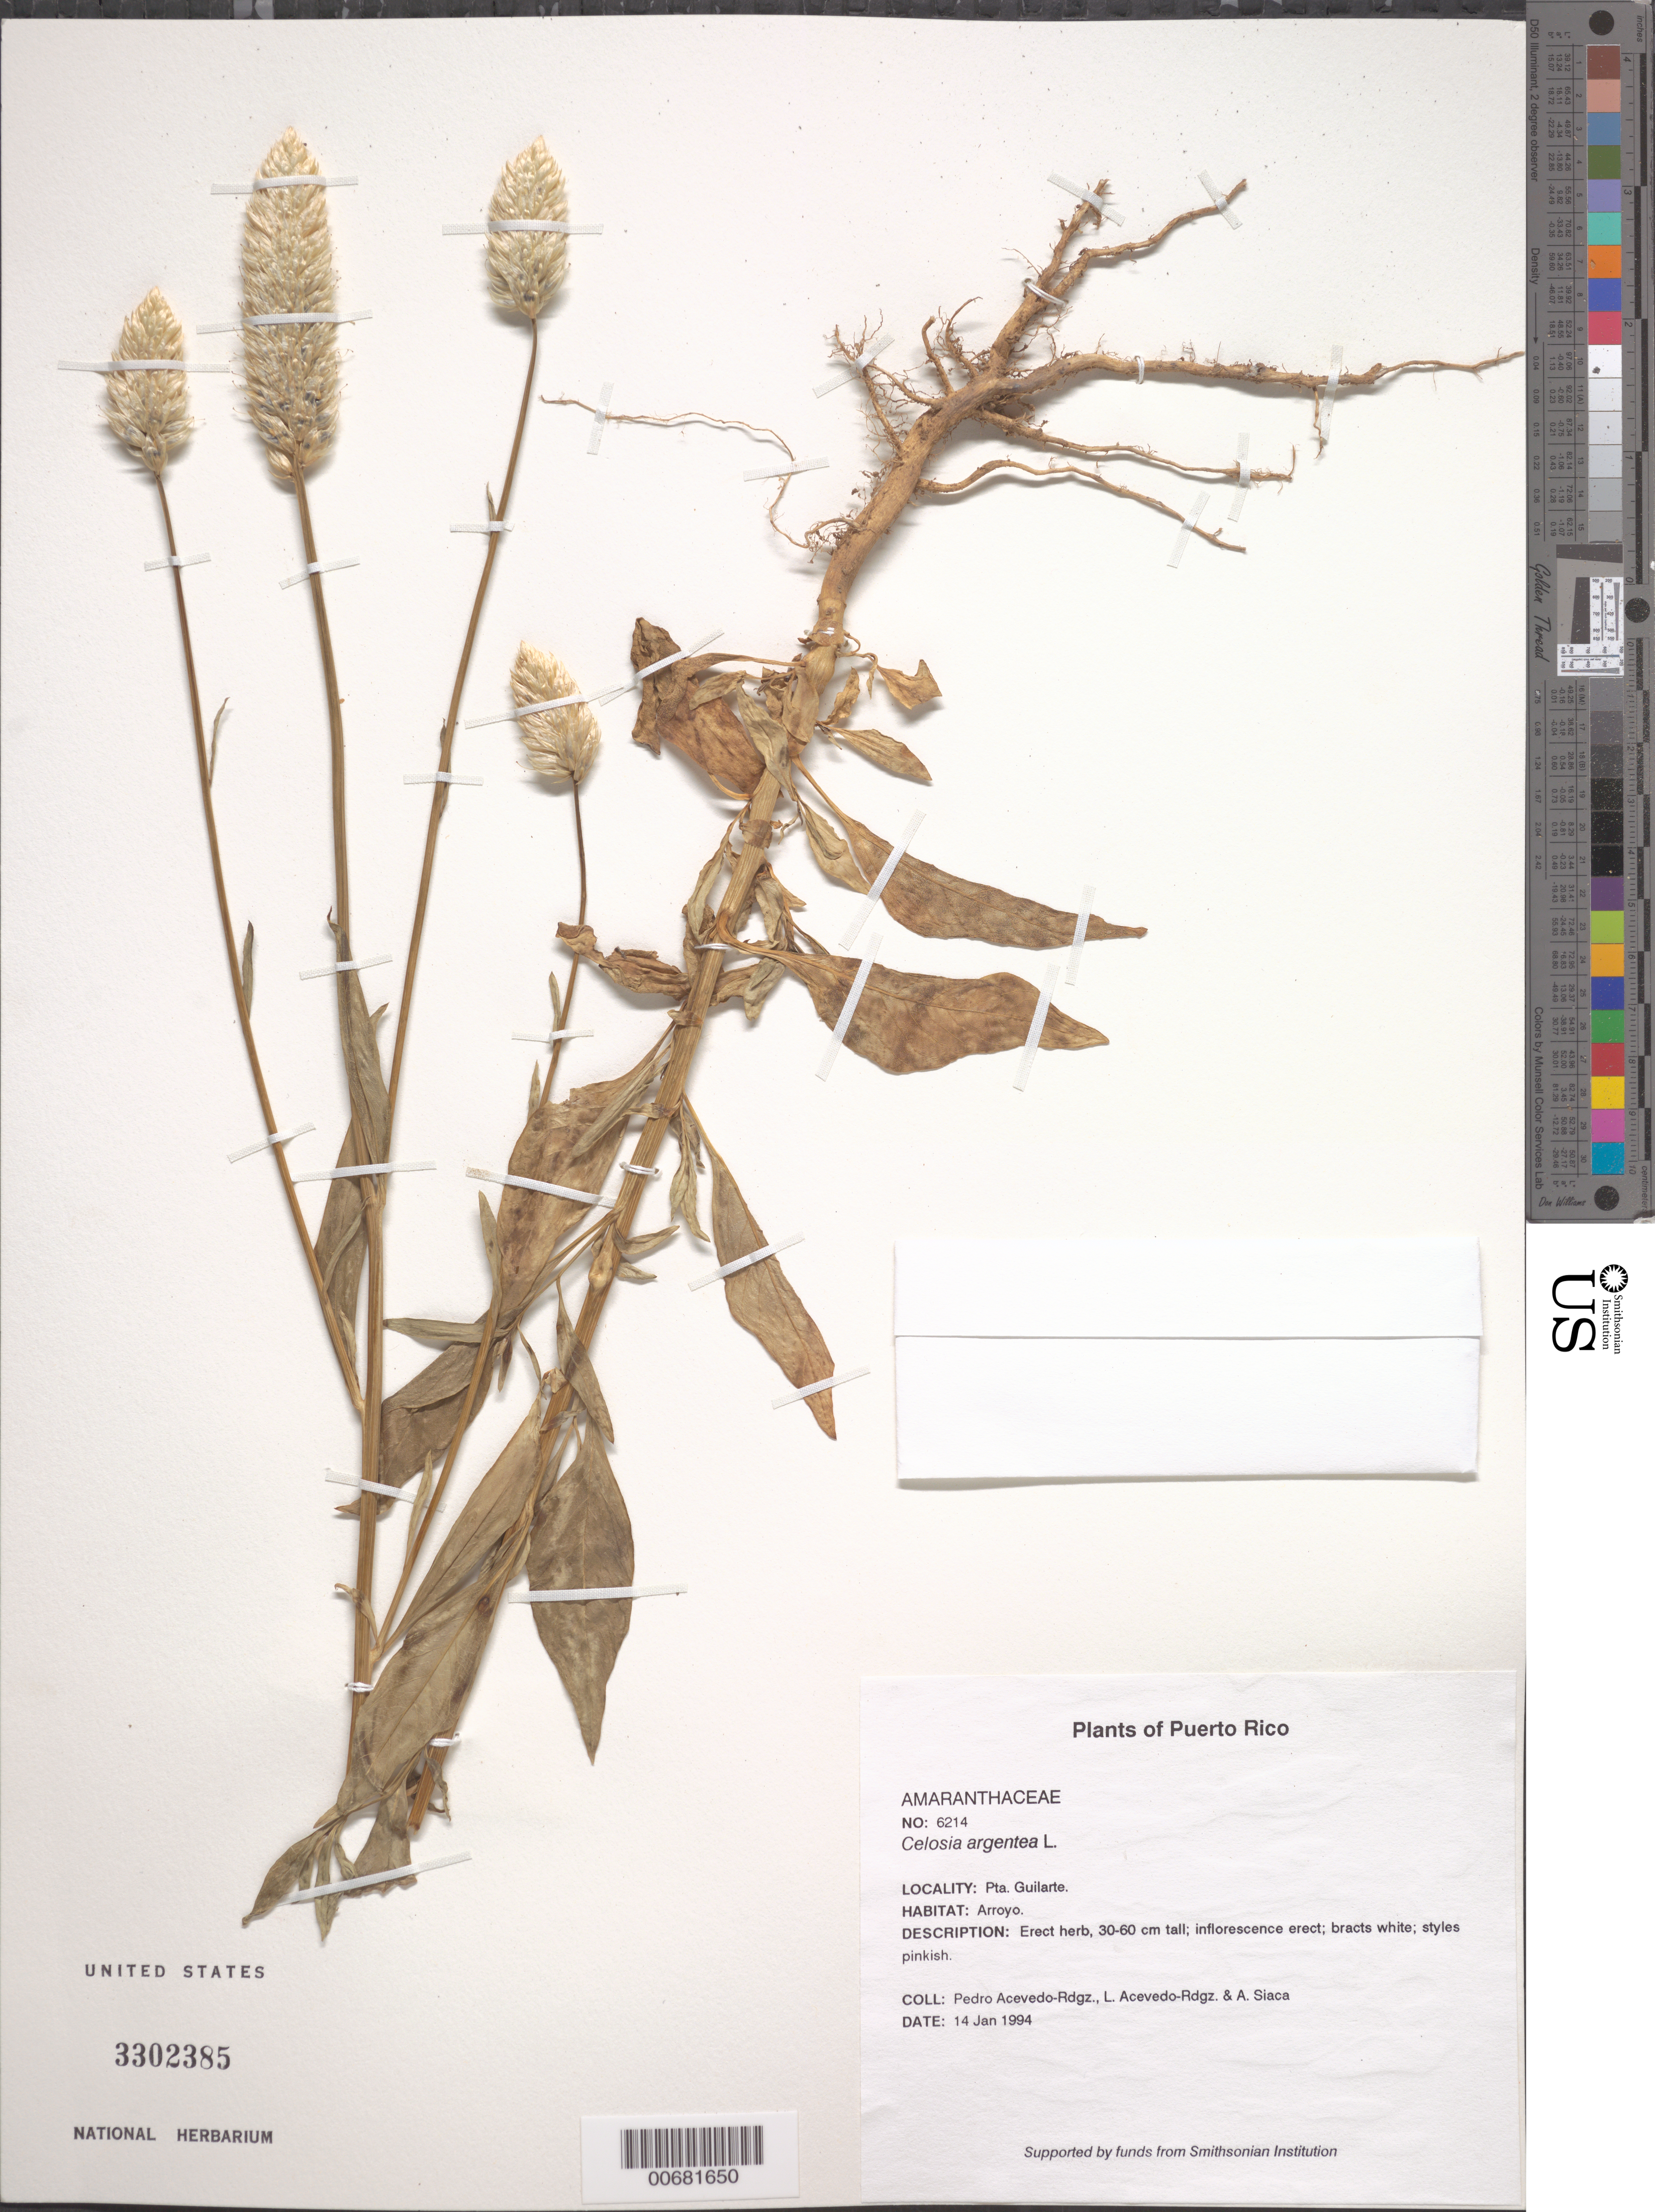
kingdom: Plantae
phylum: Tracheophyta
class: Magnoliopsida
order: Caryophyllales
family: Amaranthaceae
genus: Celosia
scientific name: Celosia argentea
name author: L.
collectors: P. Acevedo-Rodr., L. Acevedo & A. Siaca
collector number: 6214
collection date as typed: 14 Jan 1994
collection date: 1994-01-14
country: Puerto Rico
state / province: Arroyo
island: Puerto Rico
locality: Arroyo; Pta. Guilarte.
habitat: Arroyo.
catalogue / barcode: US 3302385